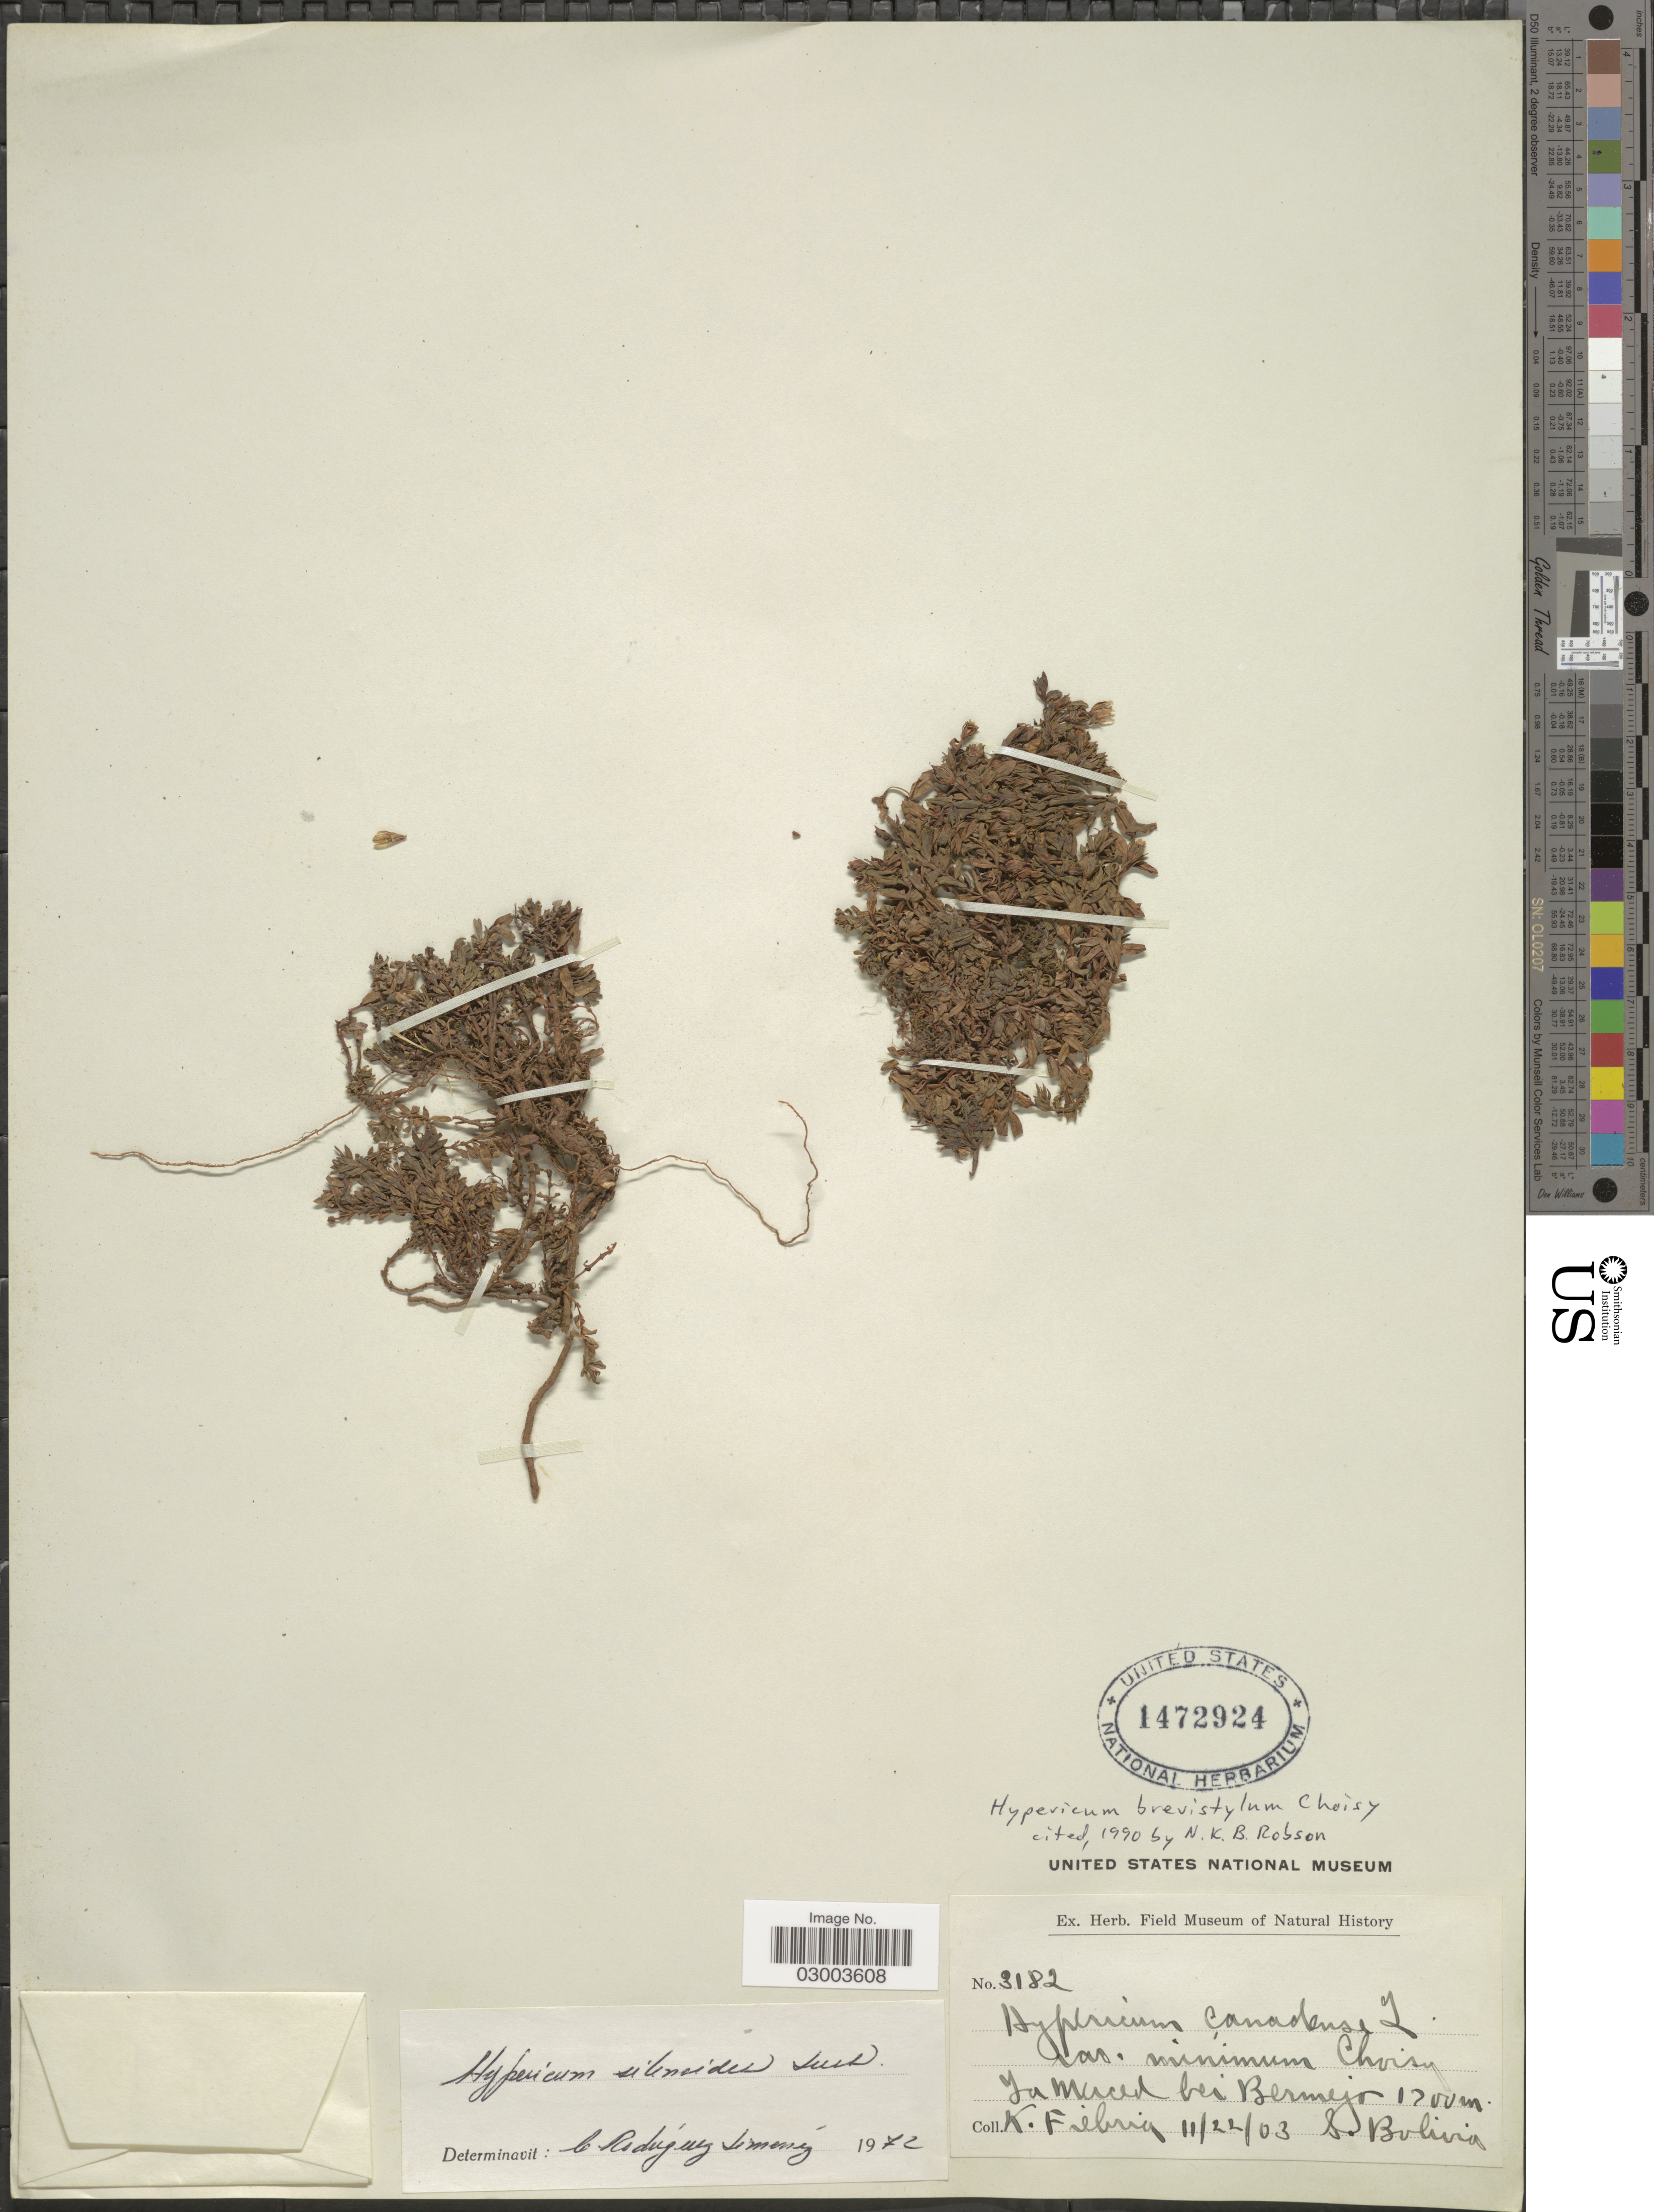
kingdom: Plantae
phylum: Tracheophyta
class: Magnoliopsida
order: Malpighiales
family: Hypericaceae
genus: Hypericum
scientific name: Hypericum brevistylum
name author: Choisy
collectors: K. Fiebrig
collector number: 3182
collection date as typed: Transcribed d/m/y: 22/11/3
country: Bolivia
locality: La Merced bei Bermejo S. Bolivia.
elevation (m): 1700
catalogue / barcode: US 1472924